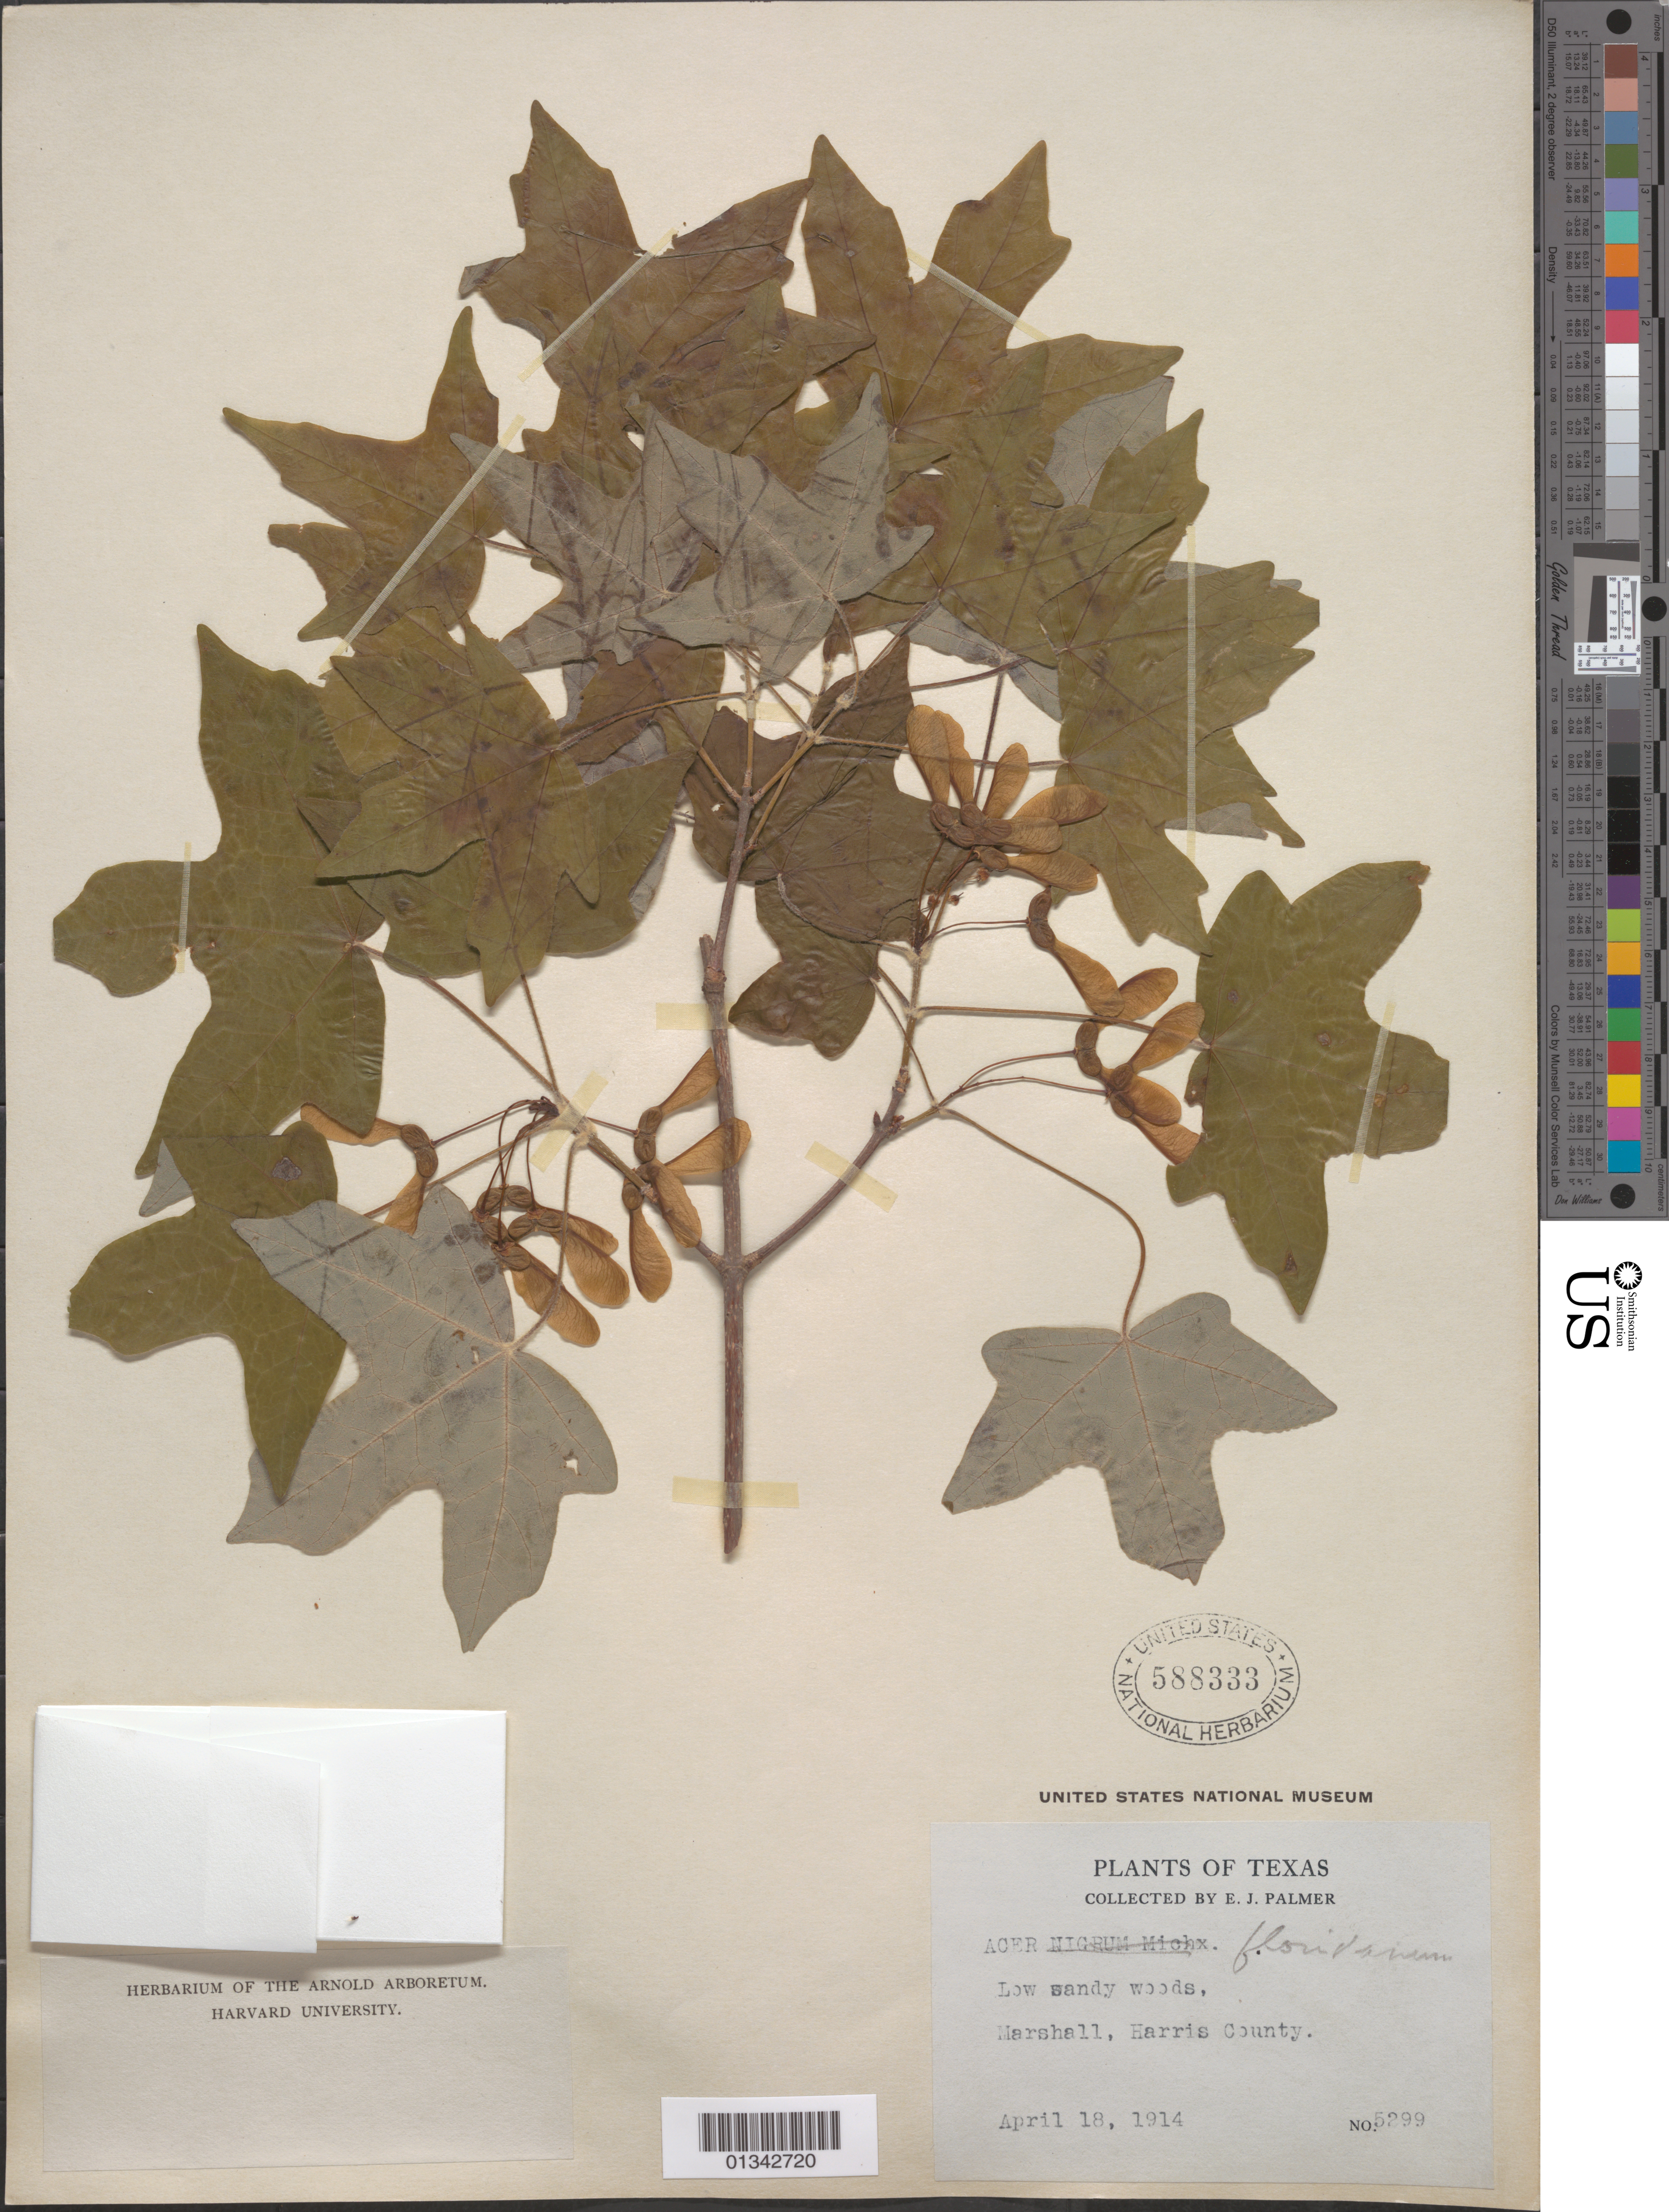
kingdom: Plantae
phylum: Tracheophyta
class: Magnoliopsida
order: Sapindales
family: Sapindaceae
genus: Acer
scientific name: Acer saccharum subsp. floridanum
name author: (Chapm.) Desmarais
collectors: E. J. Palmer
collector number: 5299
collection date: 1914-04-18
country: United States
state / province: Texas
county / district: Harris County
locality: Harris County, Marshall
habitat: Low sandy woods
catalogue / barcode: US 588333